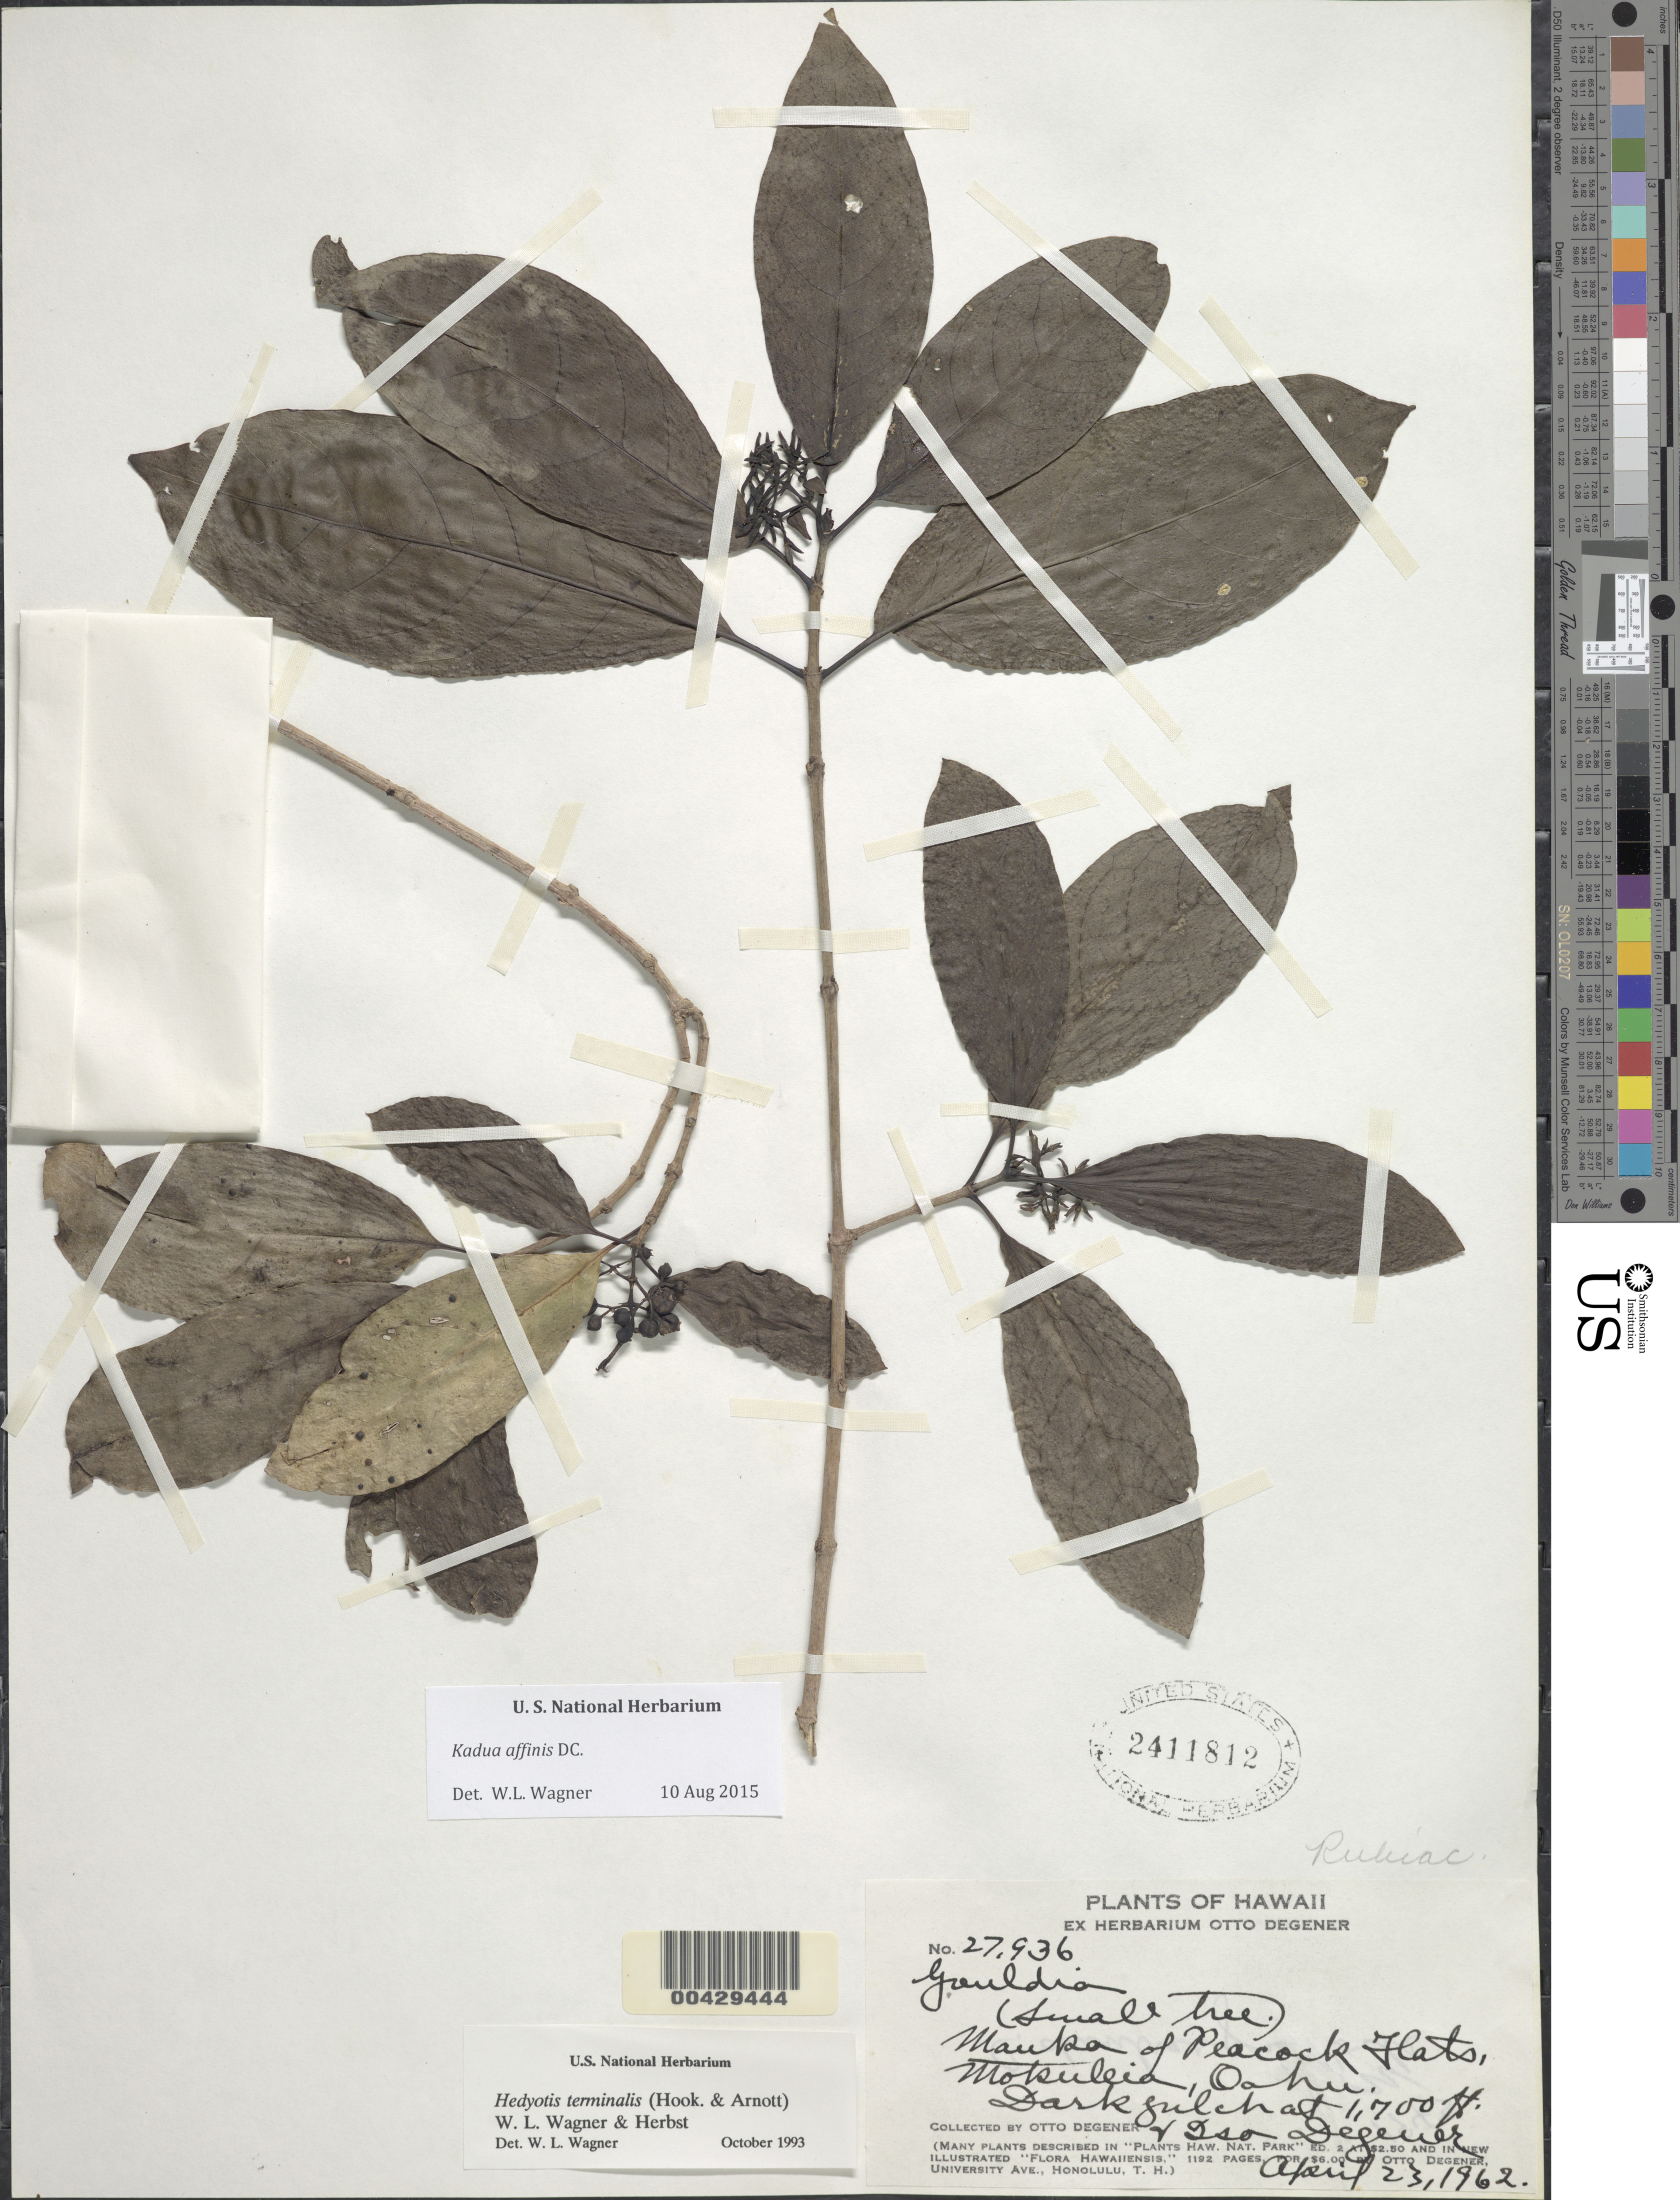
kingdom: Plantae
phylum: Tracheophyta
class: Magnoliopsida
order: Gentianales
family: Rubiaceae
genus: Kadua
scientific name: Kadua affinis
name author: DC.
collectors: O. Degener & I. Degener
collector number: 27936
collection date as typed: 23 Apr 1962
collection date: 1962-04-23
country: United States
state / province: Hawaii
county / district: Honolulu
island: Oahu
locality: Mauka of Peacock Flats, Mokuleia.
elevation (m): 518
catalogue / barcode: US 2411812